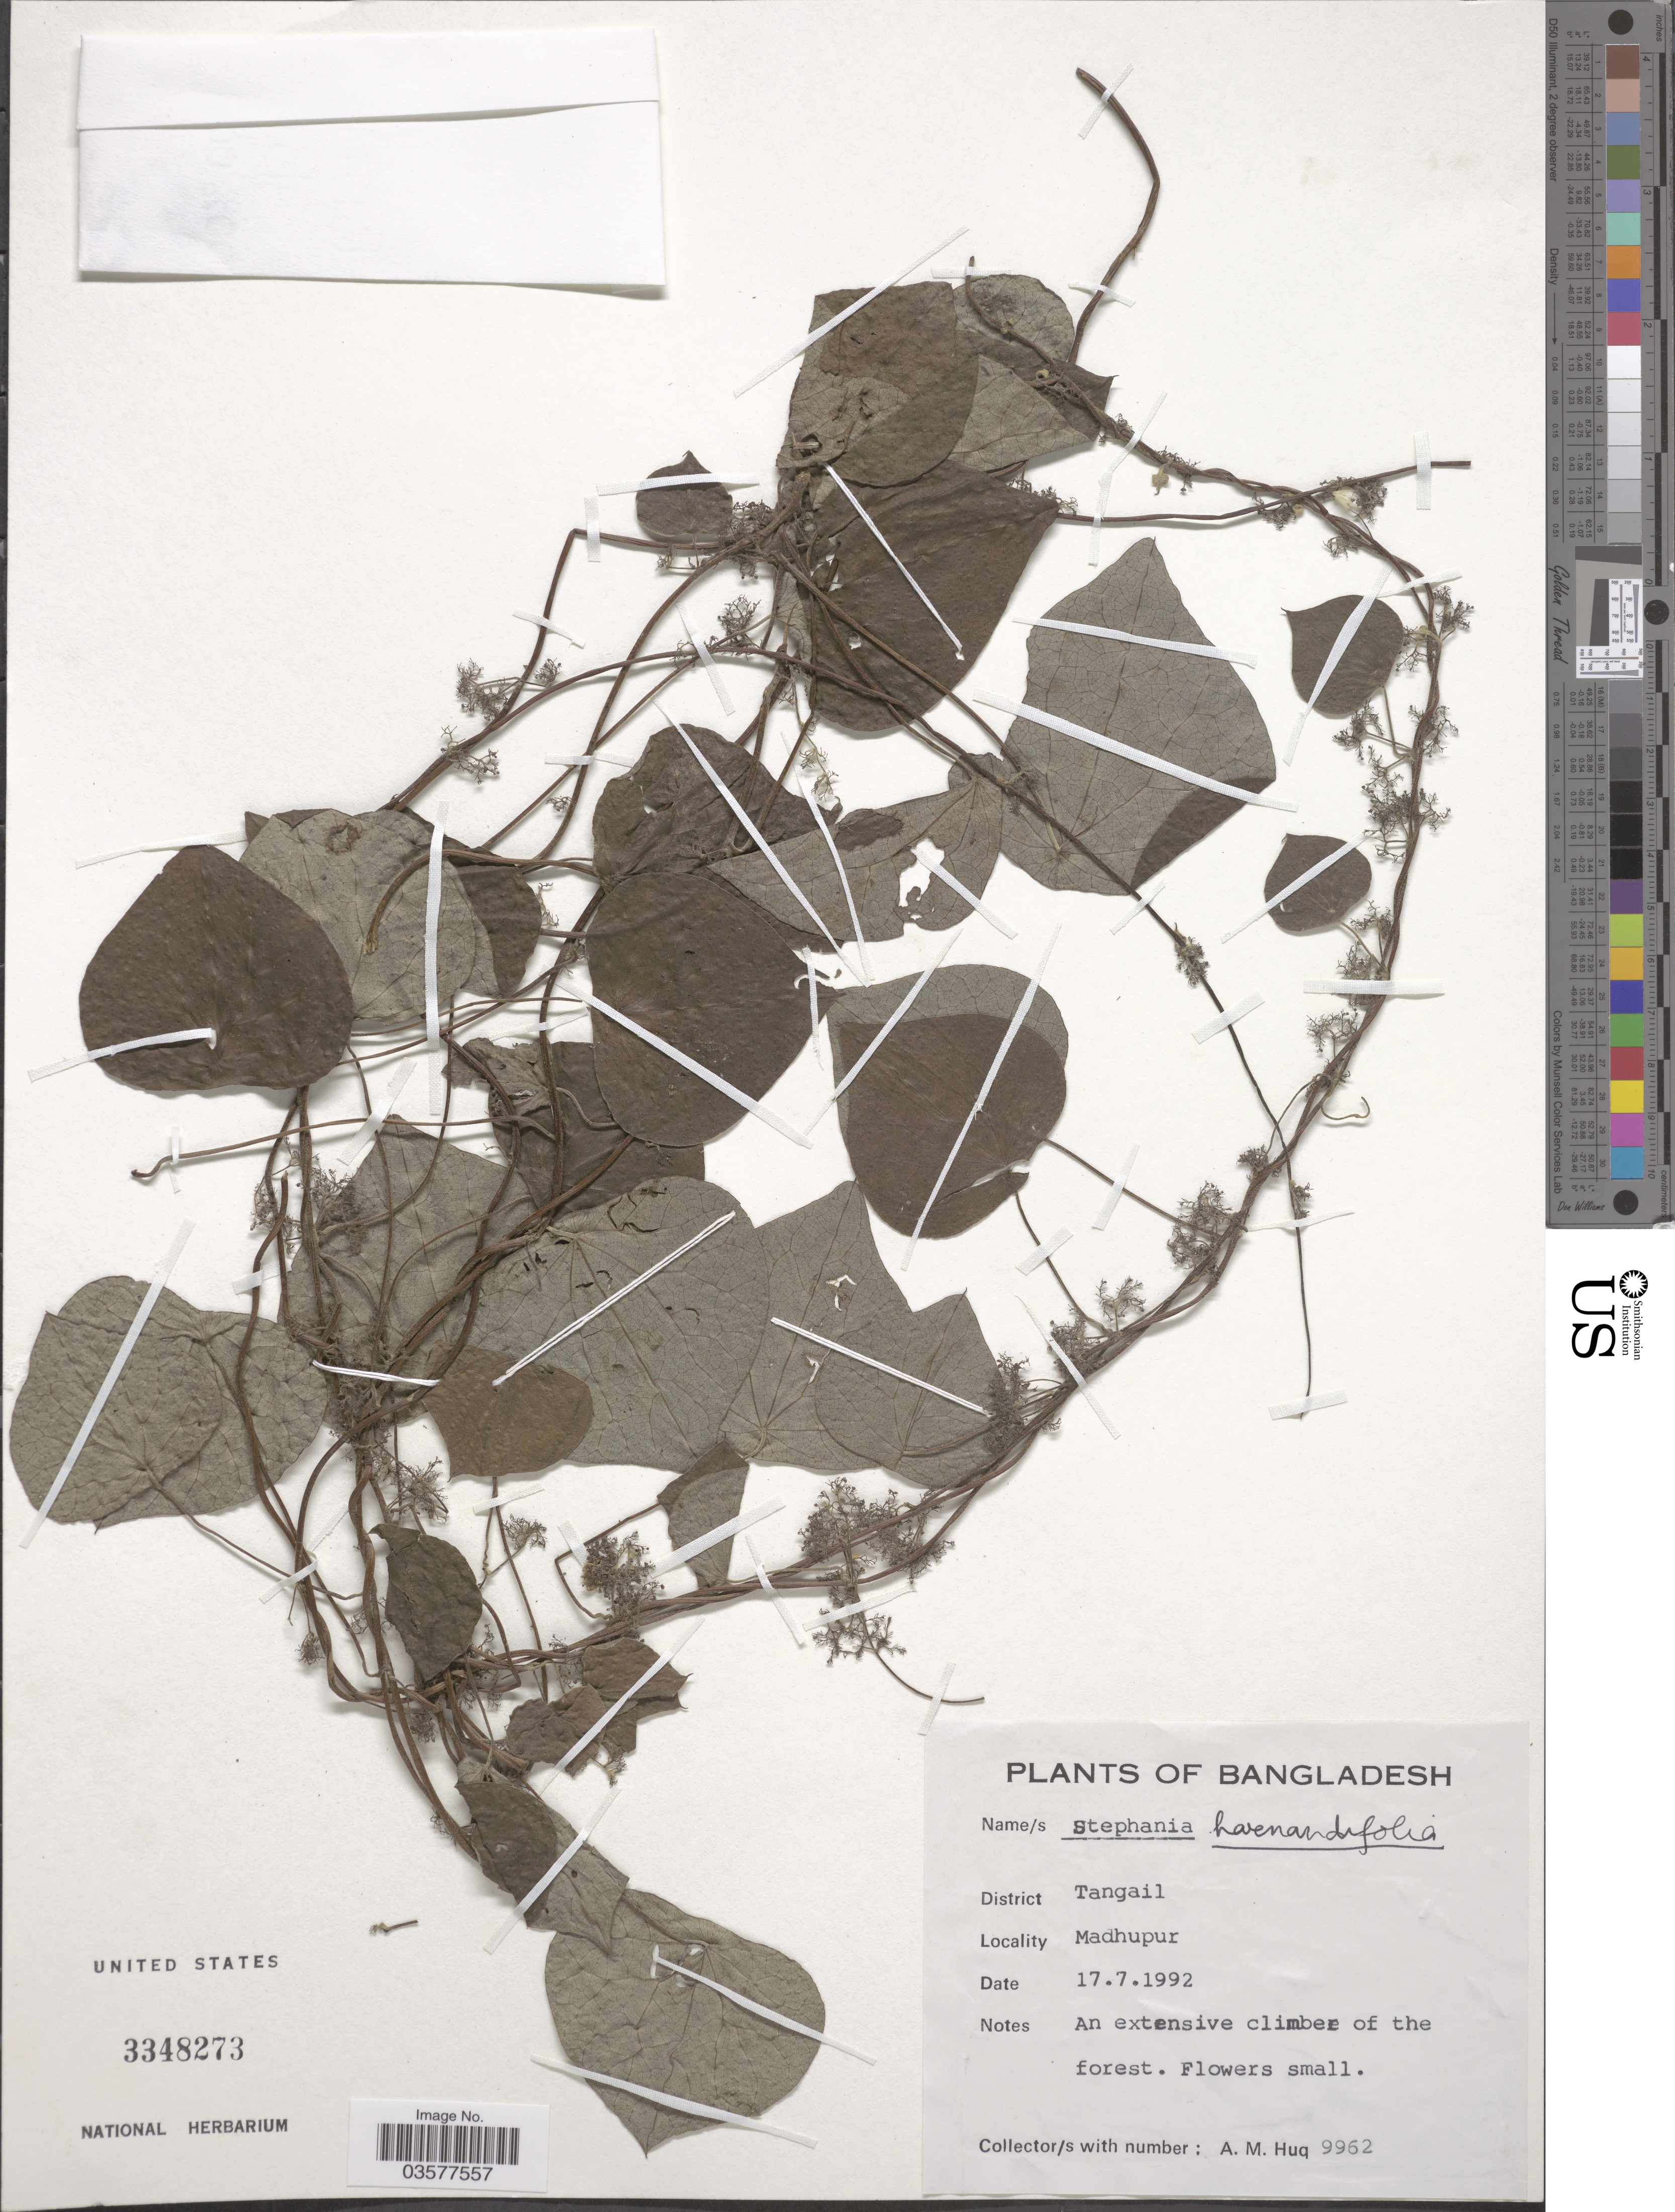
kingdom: Plantae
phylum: Tracheophyta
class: Magnoliopsida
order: Ranunculales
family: Menispermaceae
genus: Stephania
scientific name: Stephania hernandiifolia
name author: (Willd.) Walp.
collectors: A. M. Huq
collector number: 9962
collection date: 1992-07-17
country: Bangladesh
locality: District Tangail. Madhupur.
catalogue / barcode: US 3348273